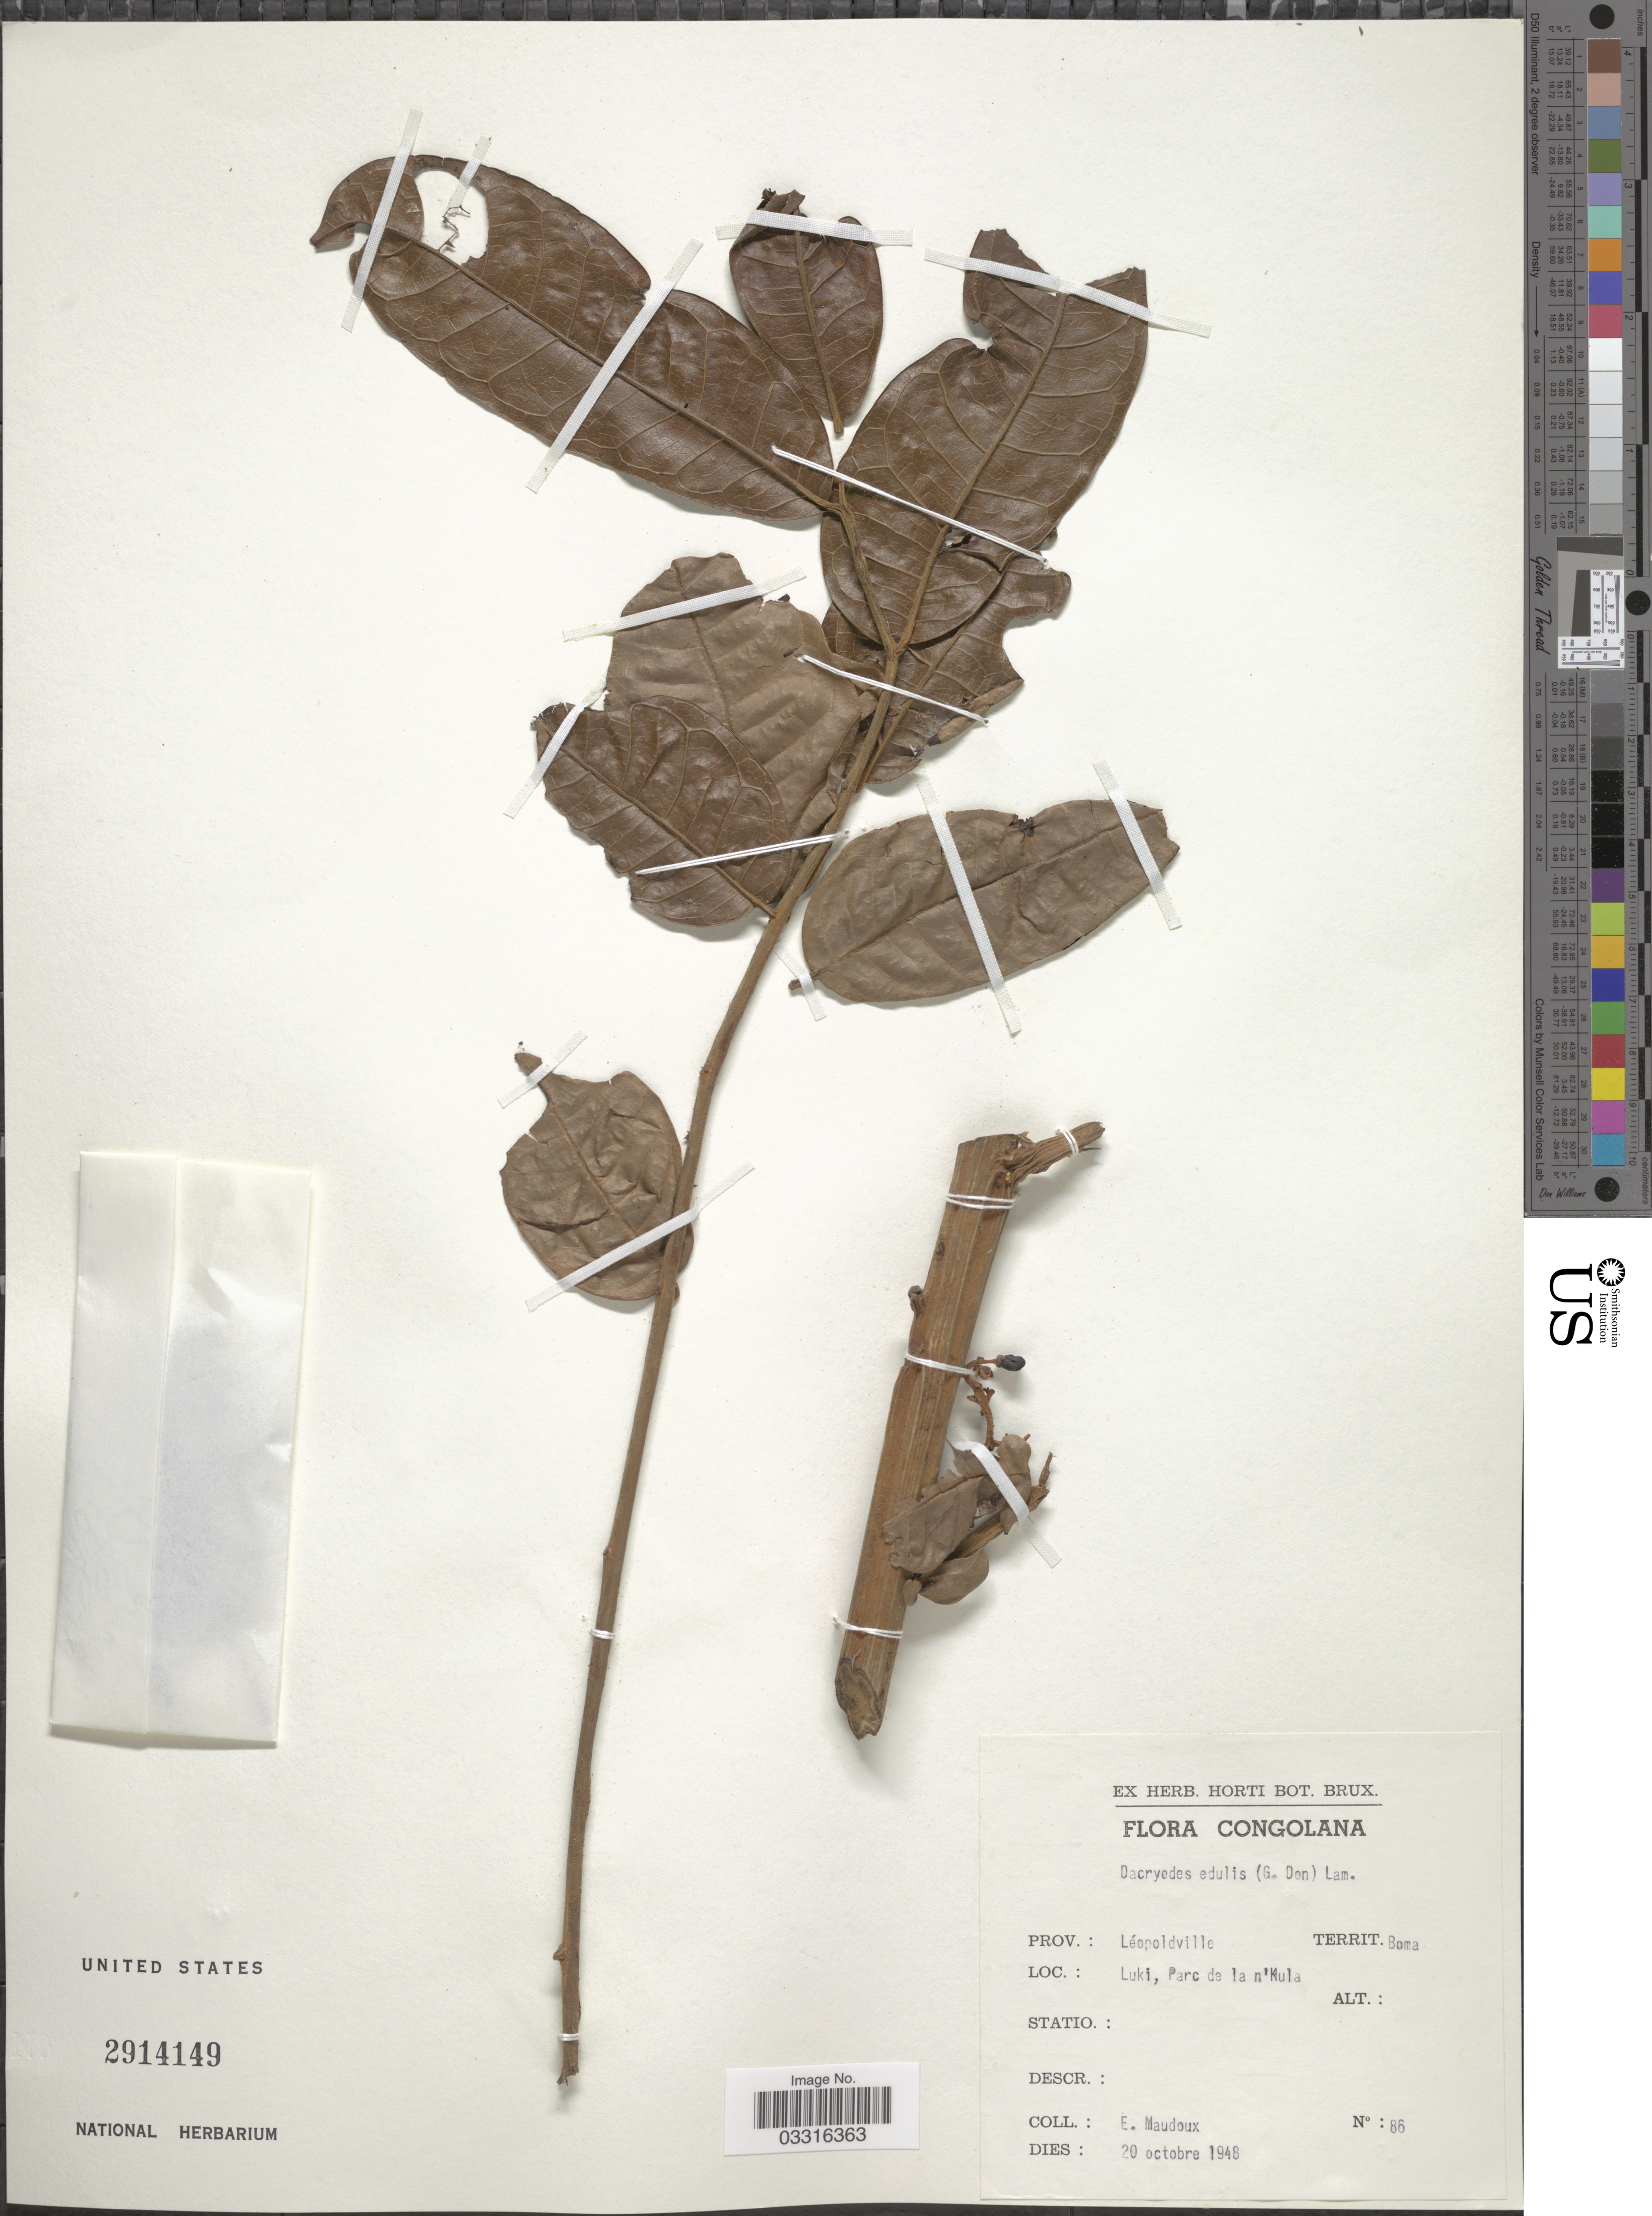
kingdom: Plantae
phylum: Tracheophyta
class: Magnoliopsida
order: Sapindales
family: Burseraceae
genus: Dacryodes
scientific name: Dacryodes edulis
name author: (G. Don) H.J. Lam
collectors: E. Maudoux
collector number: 86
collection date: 1948-10-20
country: Congo, Democratic Republic of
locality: Congolana, Prov.: Léopoldville, Territ. Boma, Luki, Parc da la n'Mula.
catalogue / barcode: US 2914149